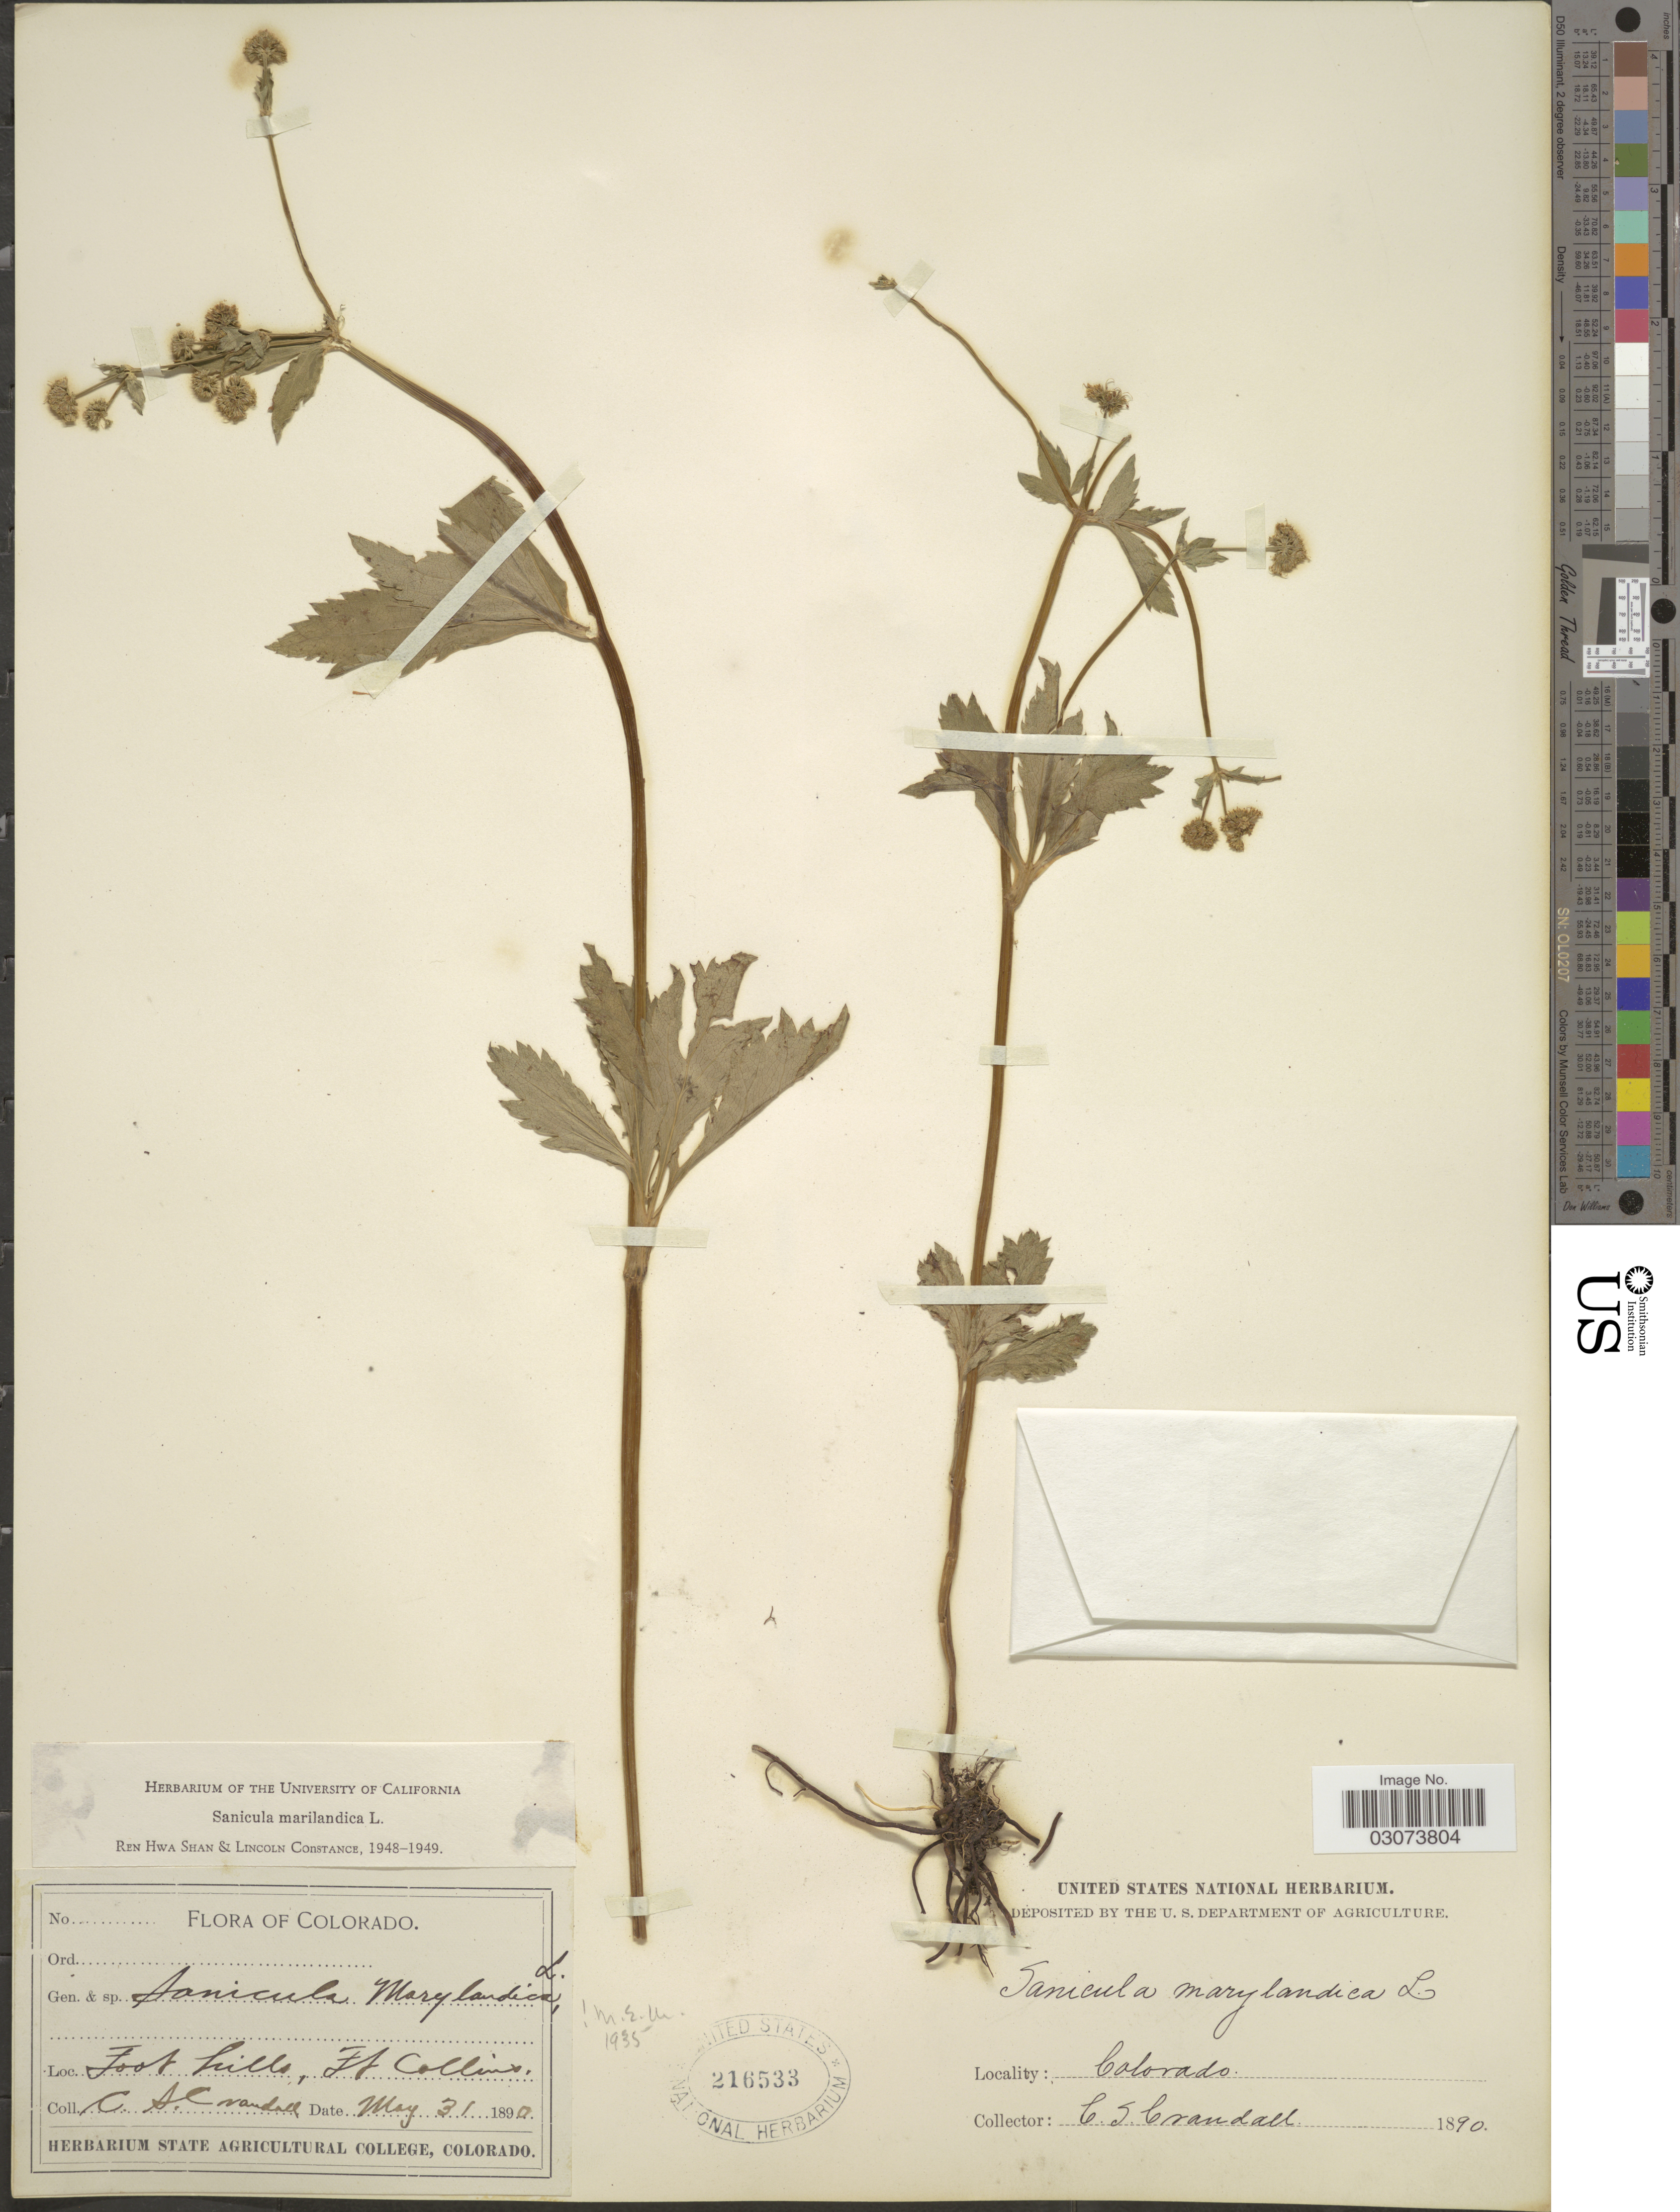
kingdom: Plantae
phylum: Tracheophyta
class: Magnoliopsida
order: Apiales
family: Apiaceae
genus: Sanicula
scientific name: Sanicula marilandica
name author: L.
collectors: C. Crandall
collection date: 1890-05-31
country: United States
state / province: Colorado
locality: Foothills, Ft Collins.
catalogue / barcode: US 216533